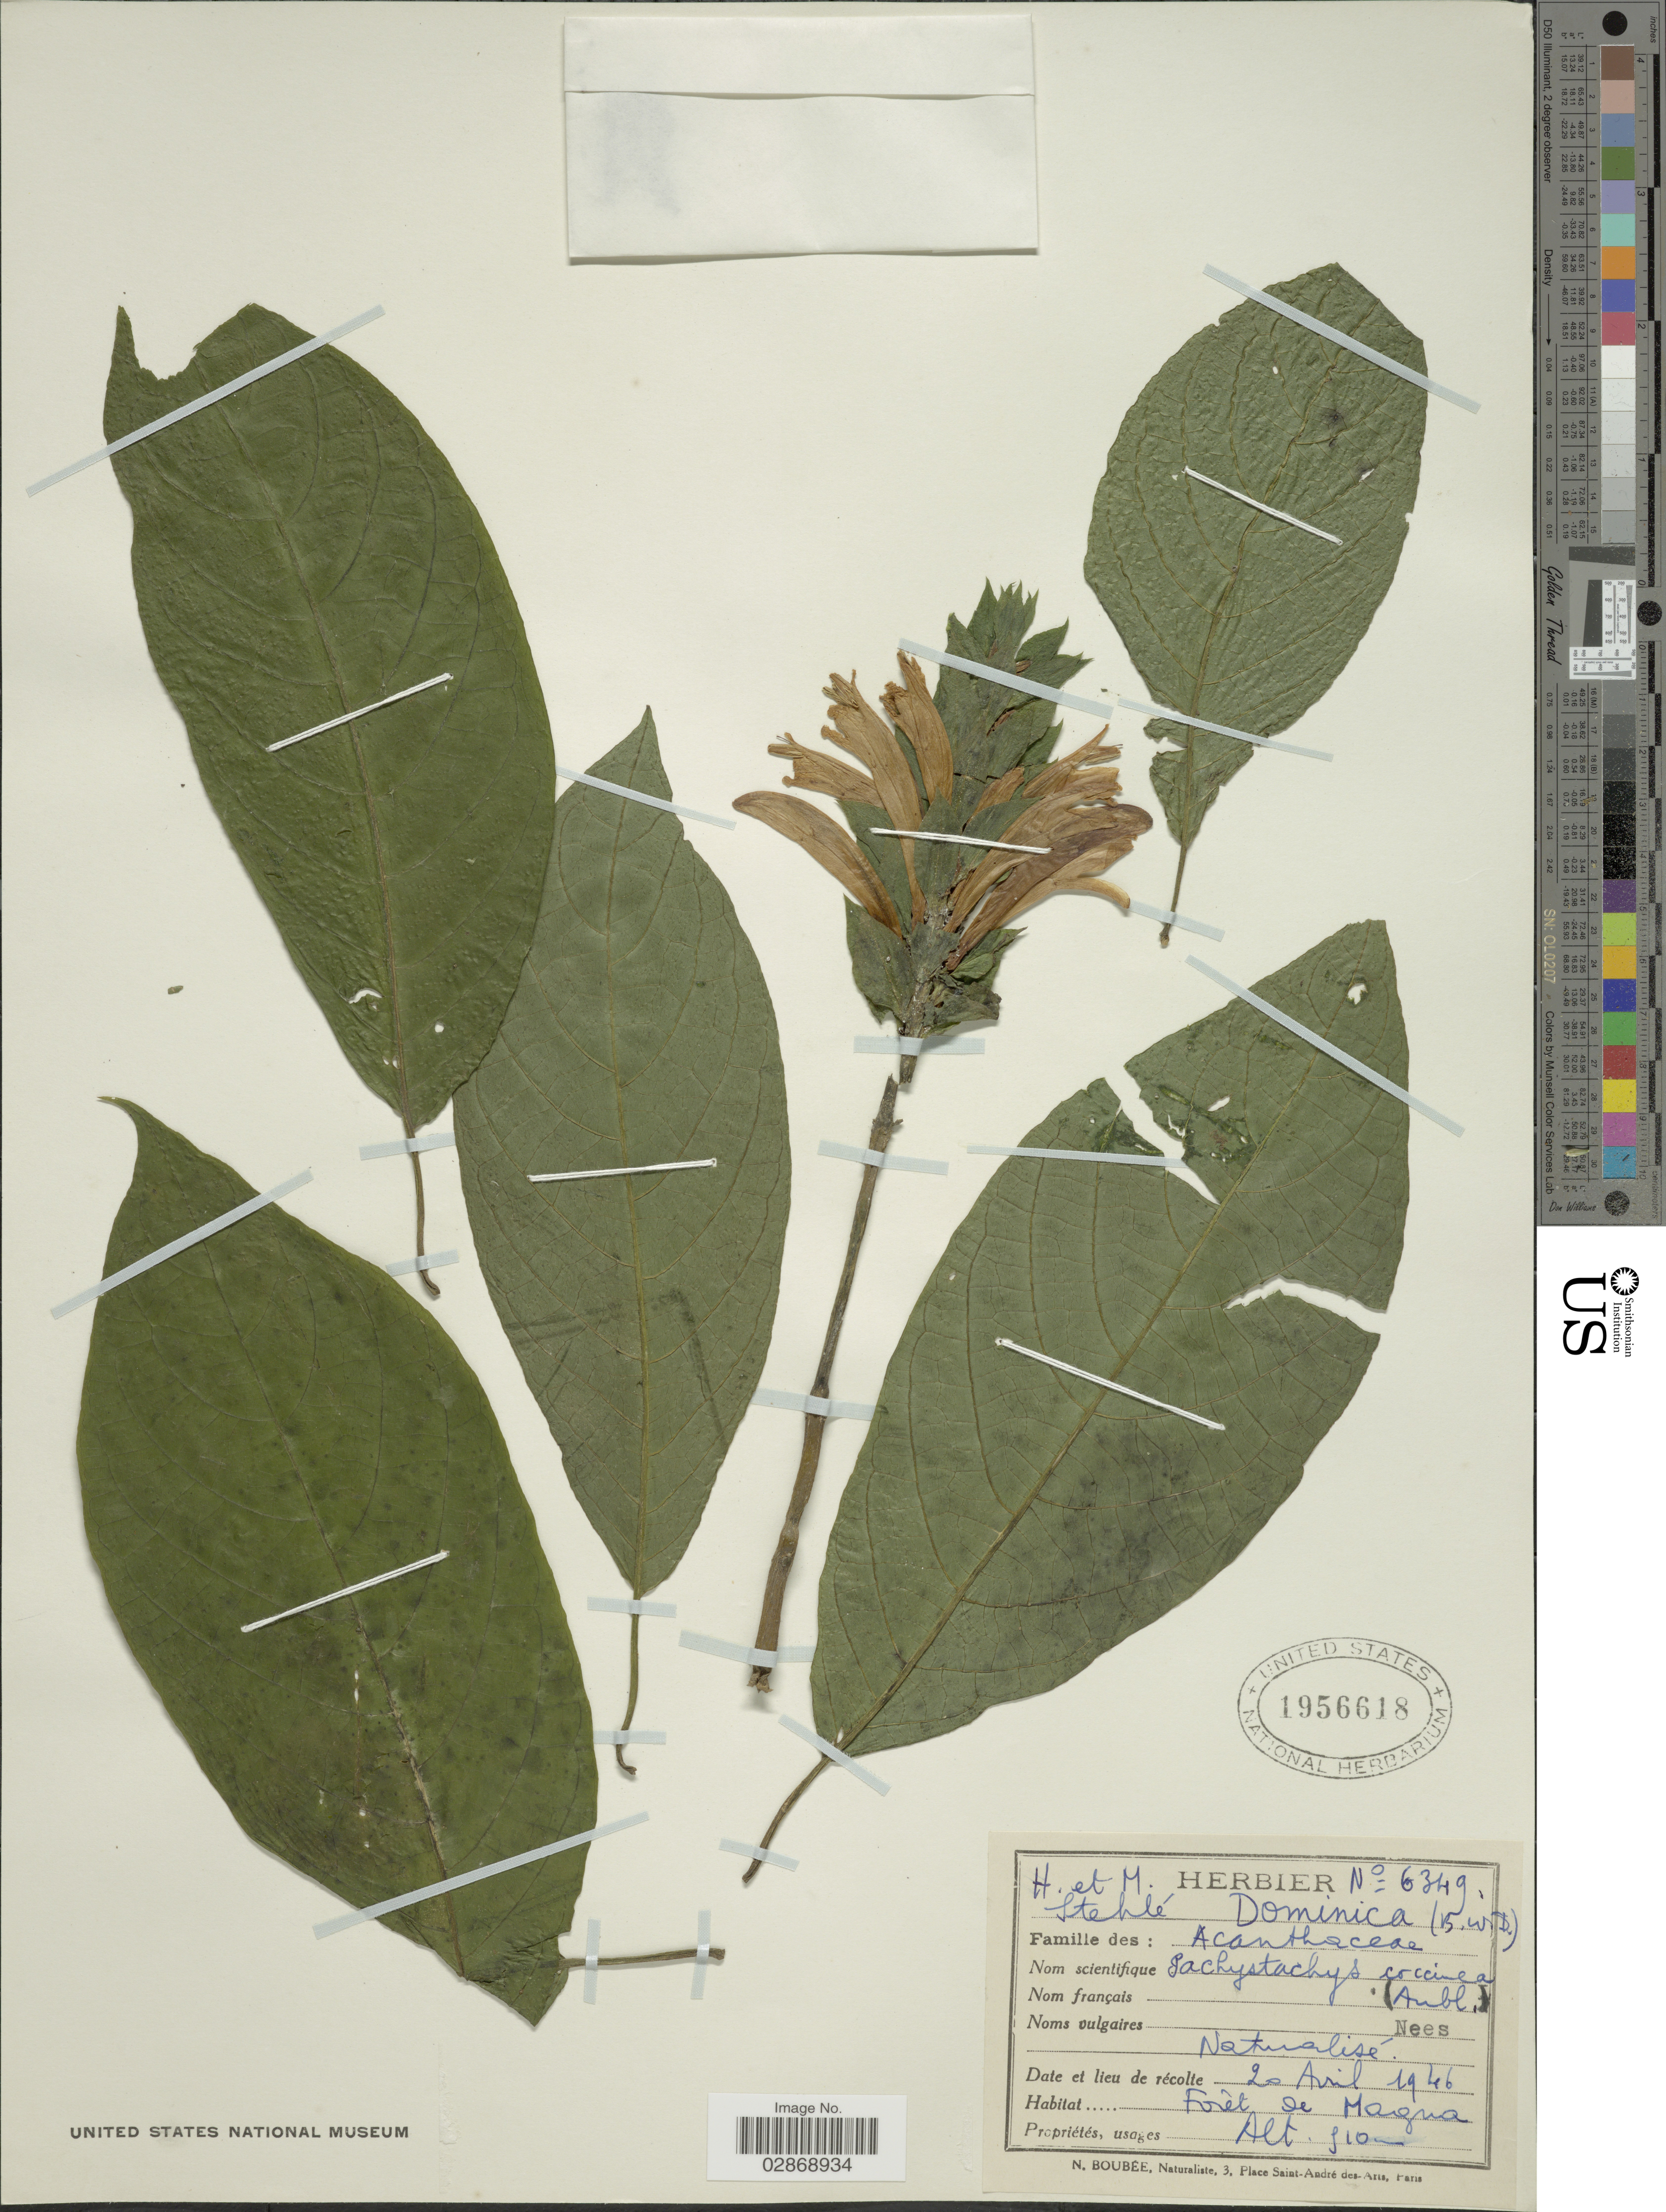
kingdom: Plantae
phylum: Tracheophyta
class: Magnoliopsida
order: Lamiales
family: Acanthaceae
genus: Pachystachys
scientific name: Pachystachys spicata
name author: (Ruiz & Pav.) Wassh.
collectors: H. Stehlé & M. Stehlé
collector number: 6349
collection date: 1946-04-20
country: Dominica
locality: (B.W.I.). Forêt de Magna.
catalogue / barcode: US 1956618